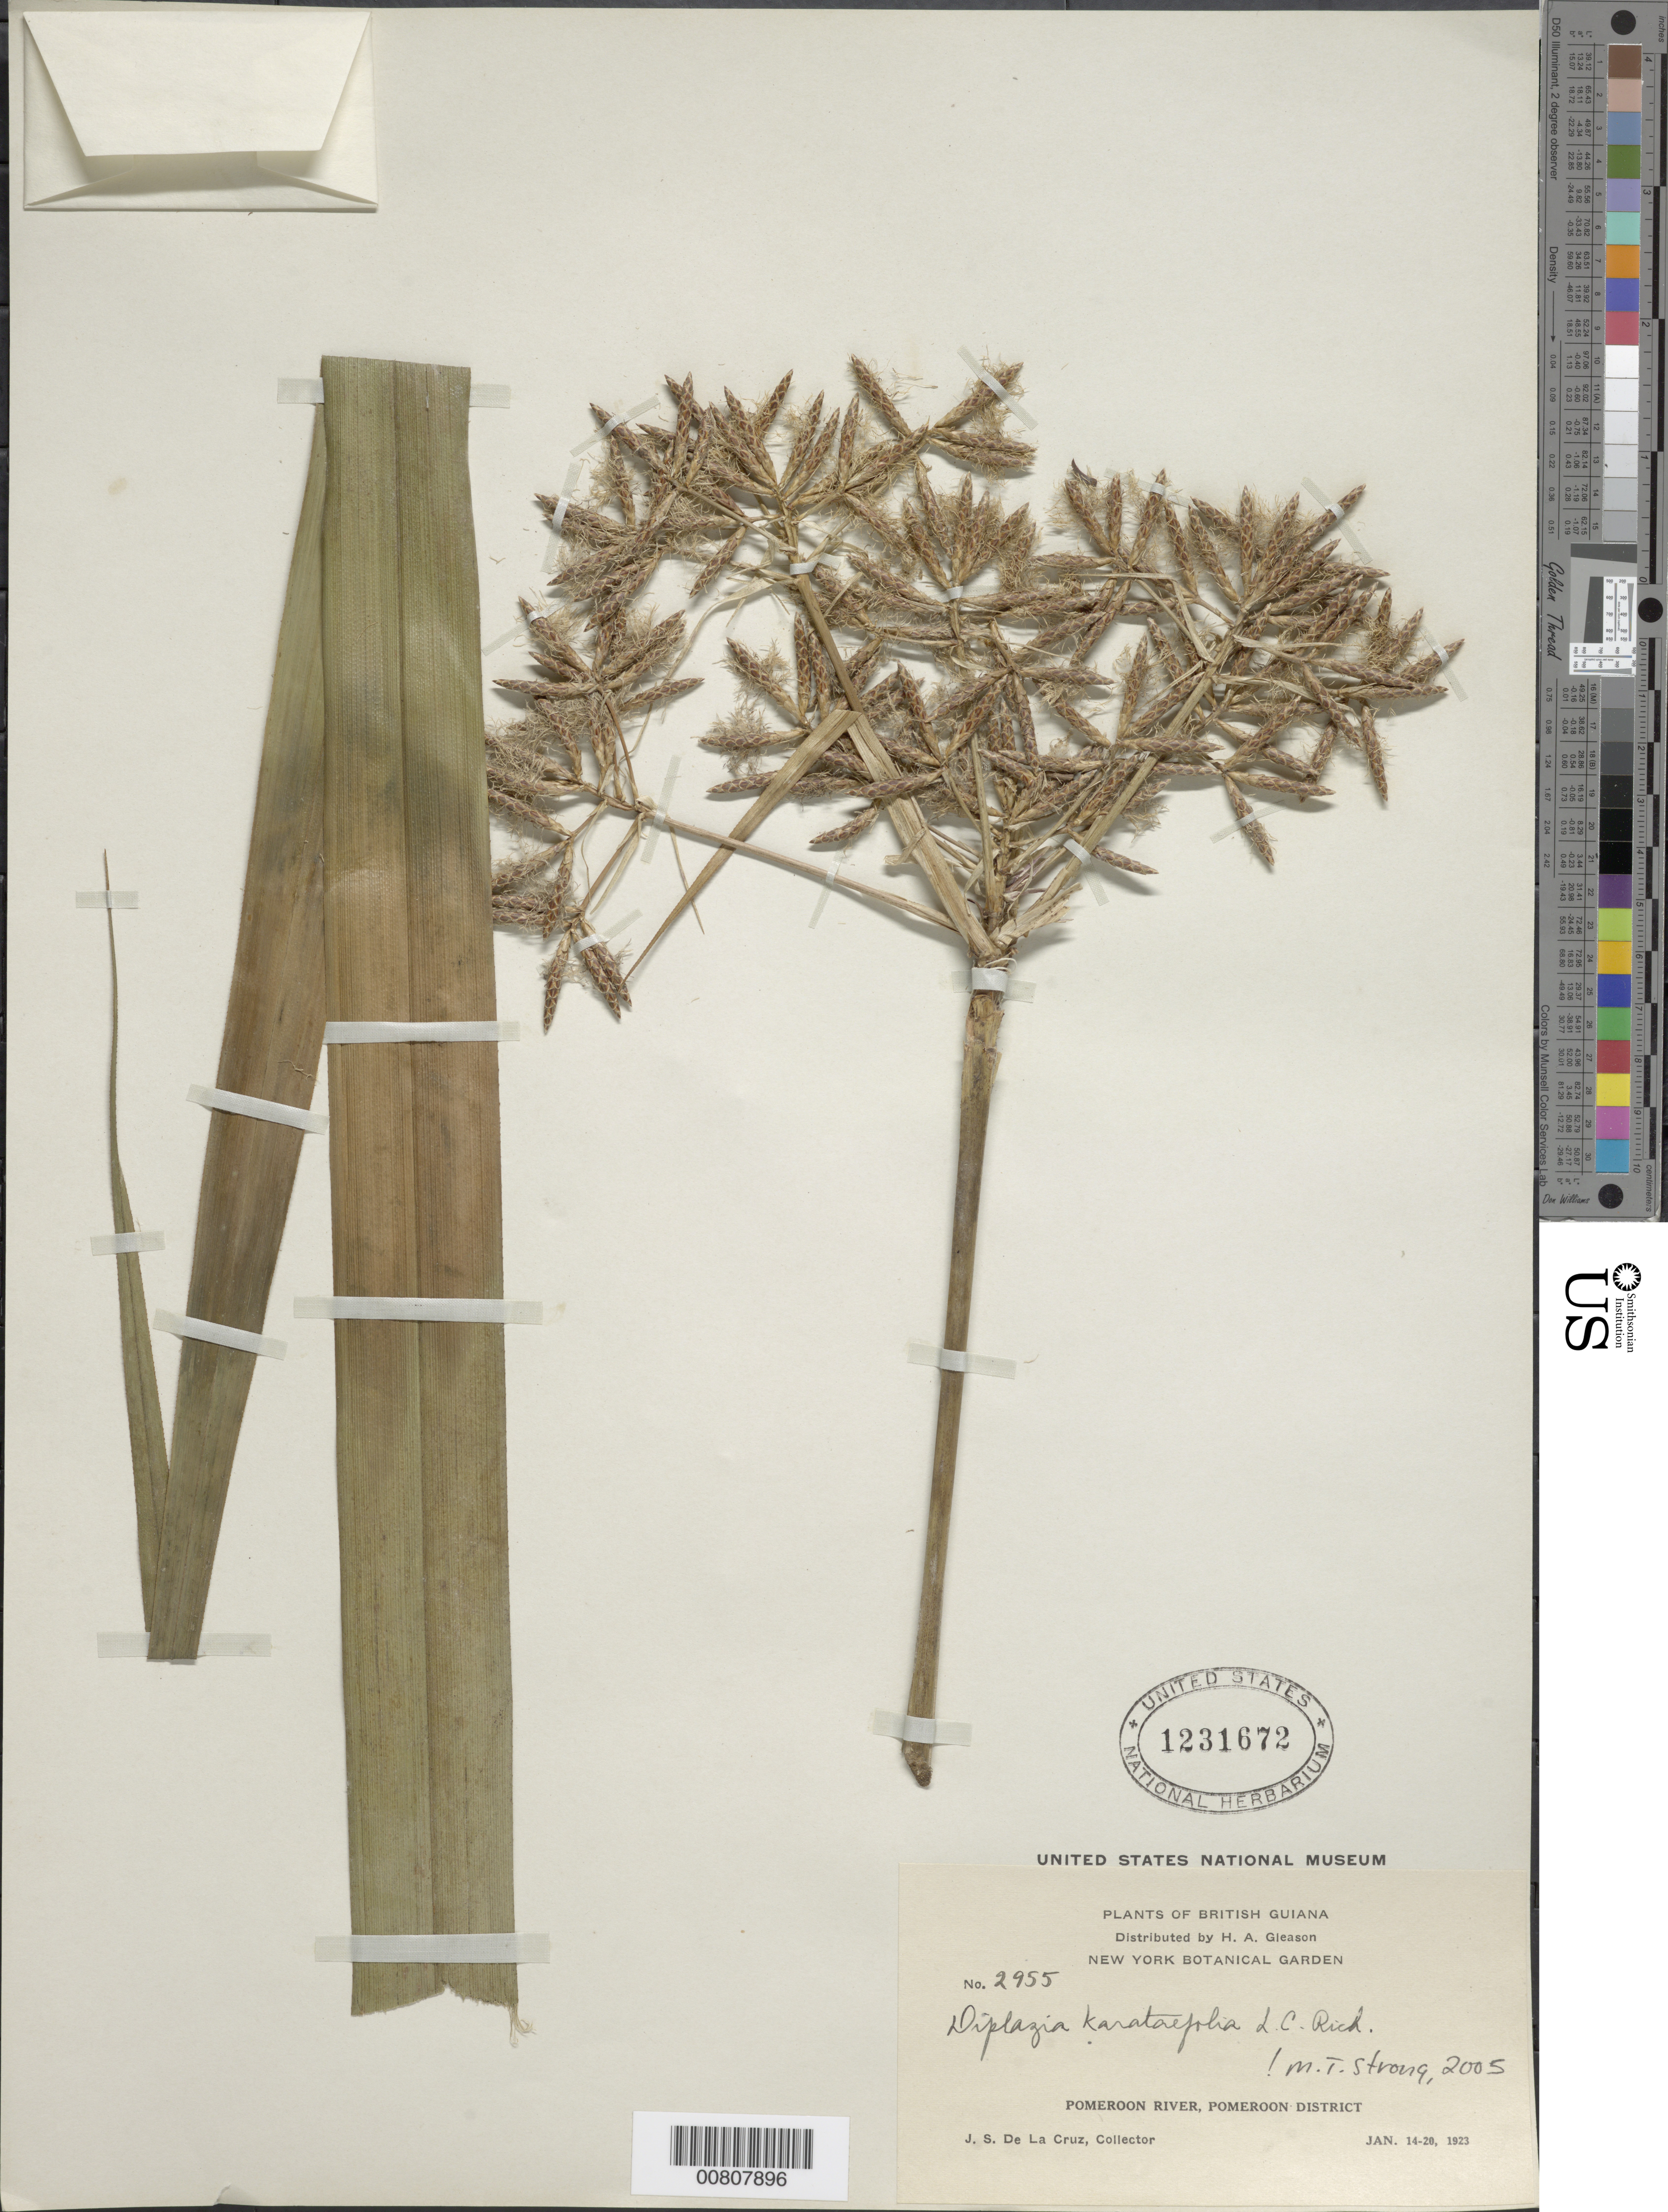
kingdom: Plantae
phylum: Tracheophyta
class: Liliopsida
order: Poales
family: Cyperaceae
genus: Diplasia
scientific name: Diplasia karatifolia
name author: Rich.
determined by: Strong, M. T., (US), Smithsonian Institution - National Museum of Natural History (UNITED STATES)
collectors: J. S. de la Cruz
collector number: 2955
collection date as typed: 14-Jan-23 to 20-Jan-23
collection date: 1923-01-14/1923-01-20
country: Guyana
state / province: Pomeroon-Supenaam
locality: Pomeroon R.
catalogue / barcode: US 1231672